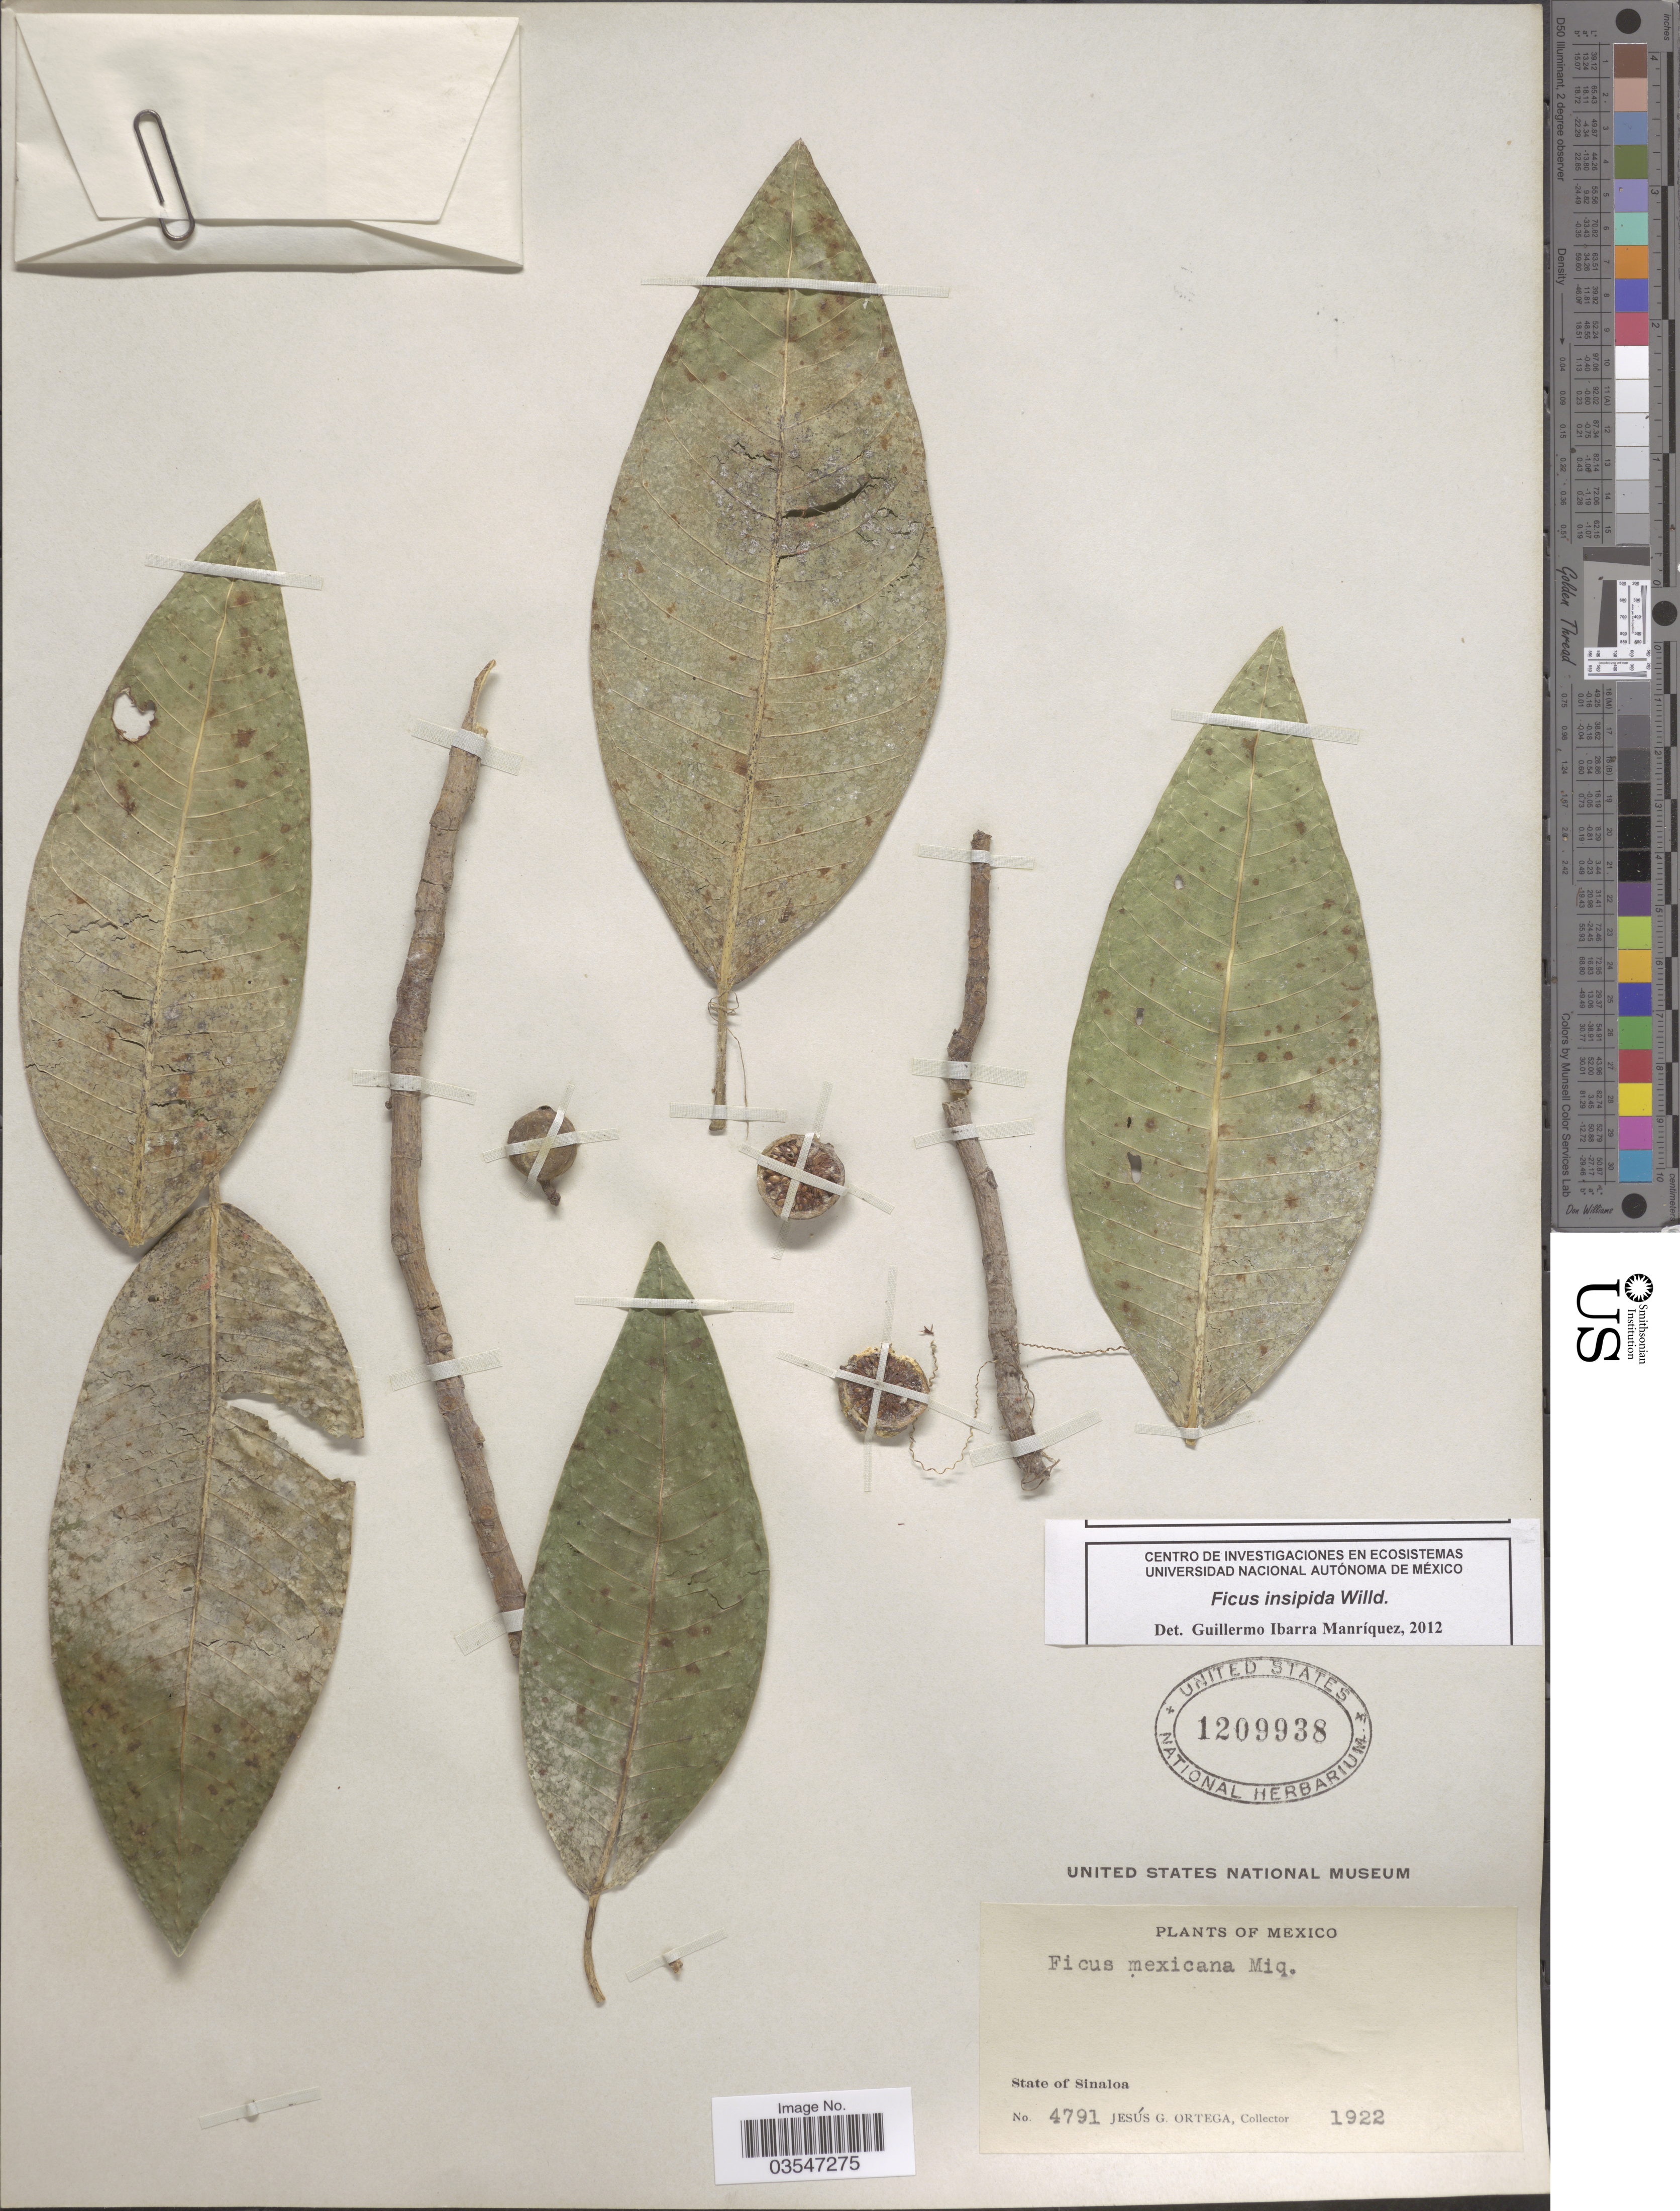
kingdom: Plantae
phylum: Tracheophyta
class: Magnoliopsida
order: Rosales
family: Moraceae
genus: Ficus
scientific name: Ficus insipida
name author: Willd.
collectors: J. Ortega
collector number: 4791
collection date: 1922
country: Mexico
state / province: Sinaloa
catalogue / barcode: US 1209938